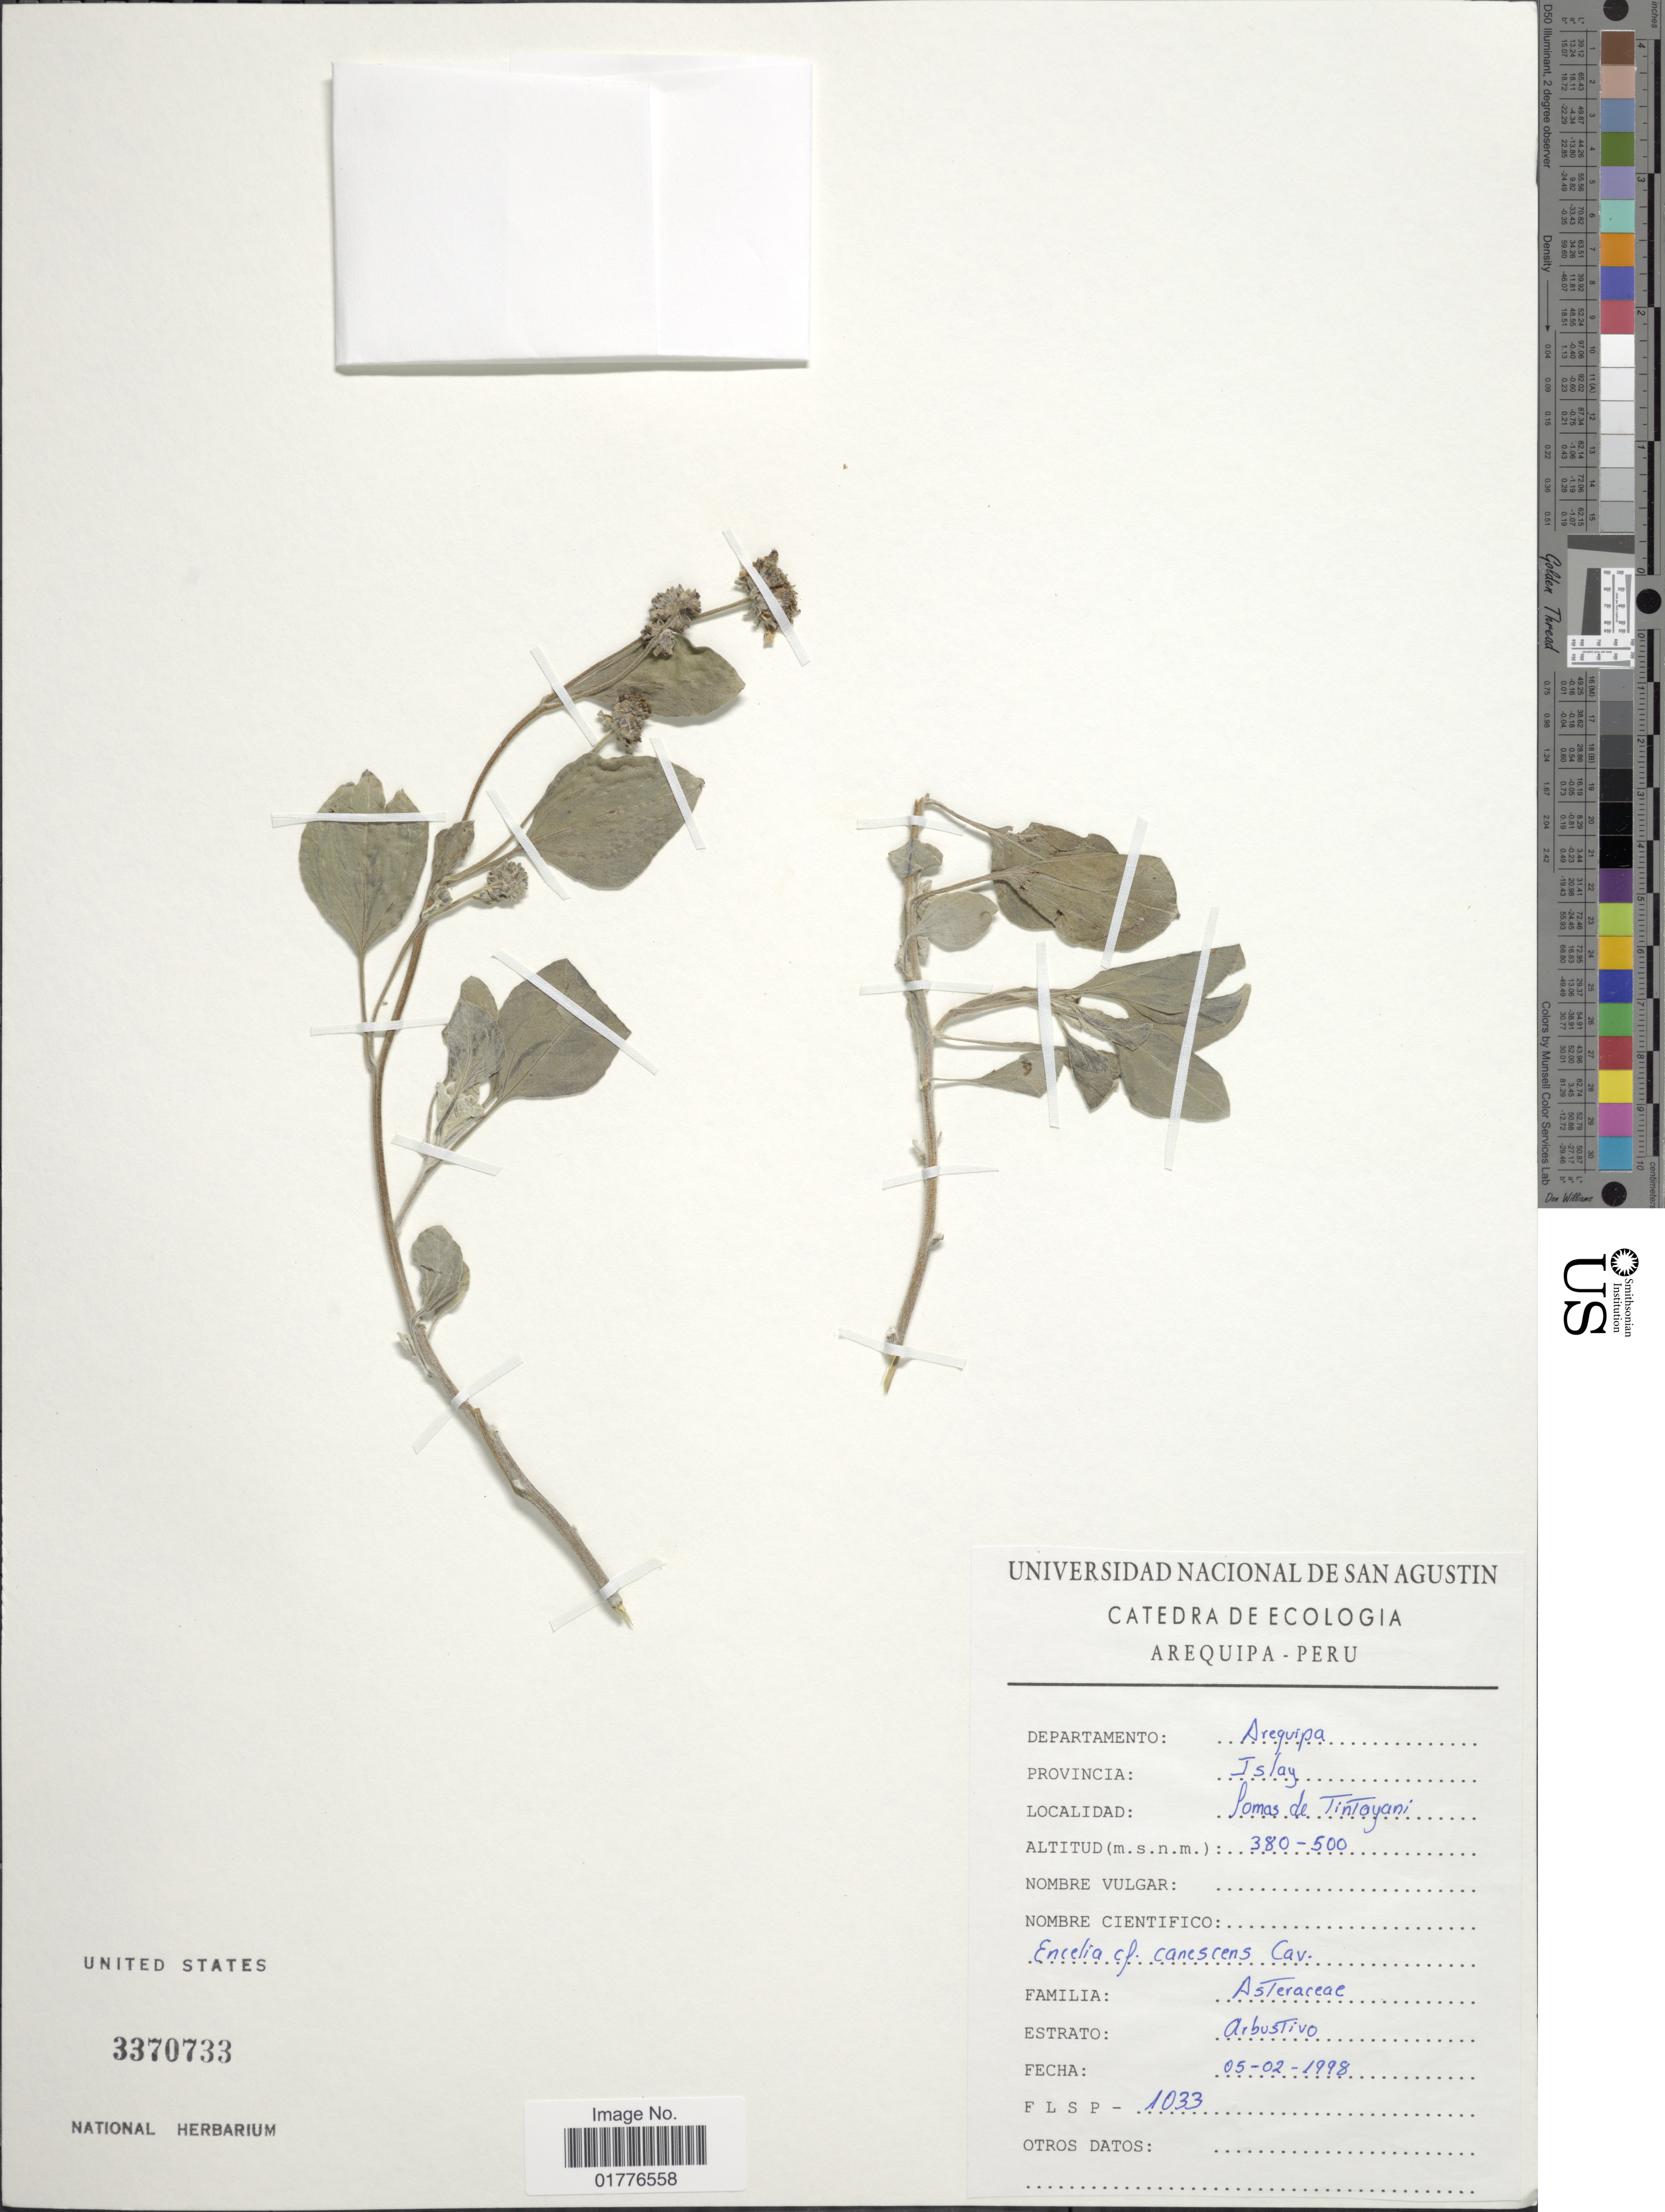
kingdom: Plantae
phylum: Tracheophyta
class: Magnoliopsida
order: Asterales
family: Asteraceae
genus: Encelia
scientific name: Encelia canescens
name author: Lam.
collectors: Univ. Nac. De San Agustin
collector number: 1033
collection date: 1998-02-05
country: Peru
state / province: Arequipa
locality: Provincia: Islay. Lomas de Tintayani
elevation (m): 380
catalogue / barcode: US 3370733